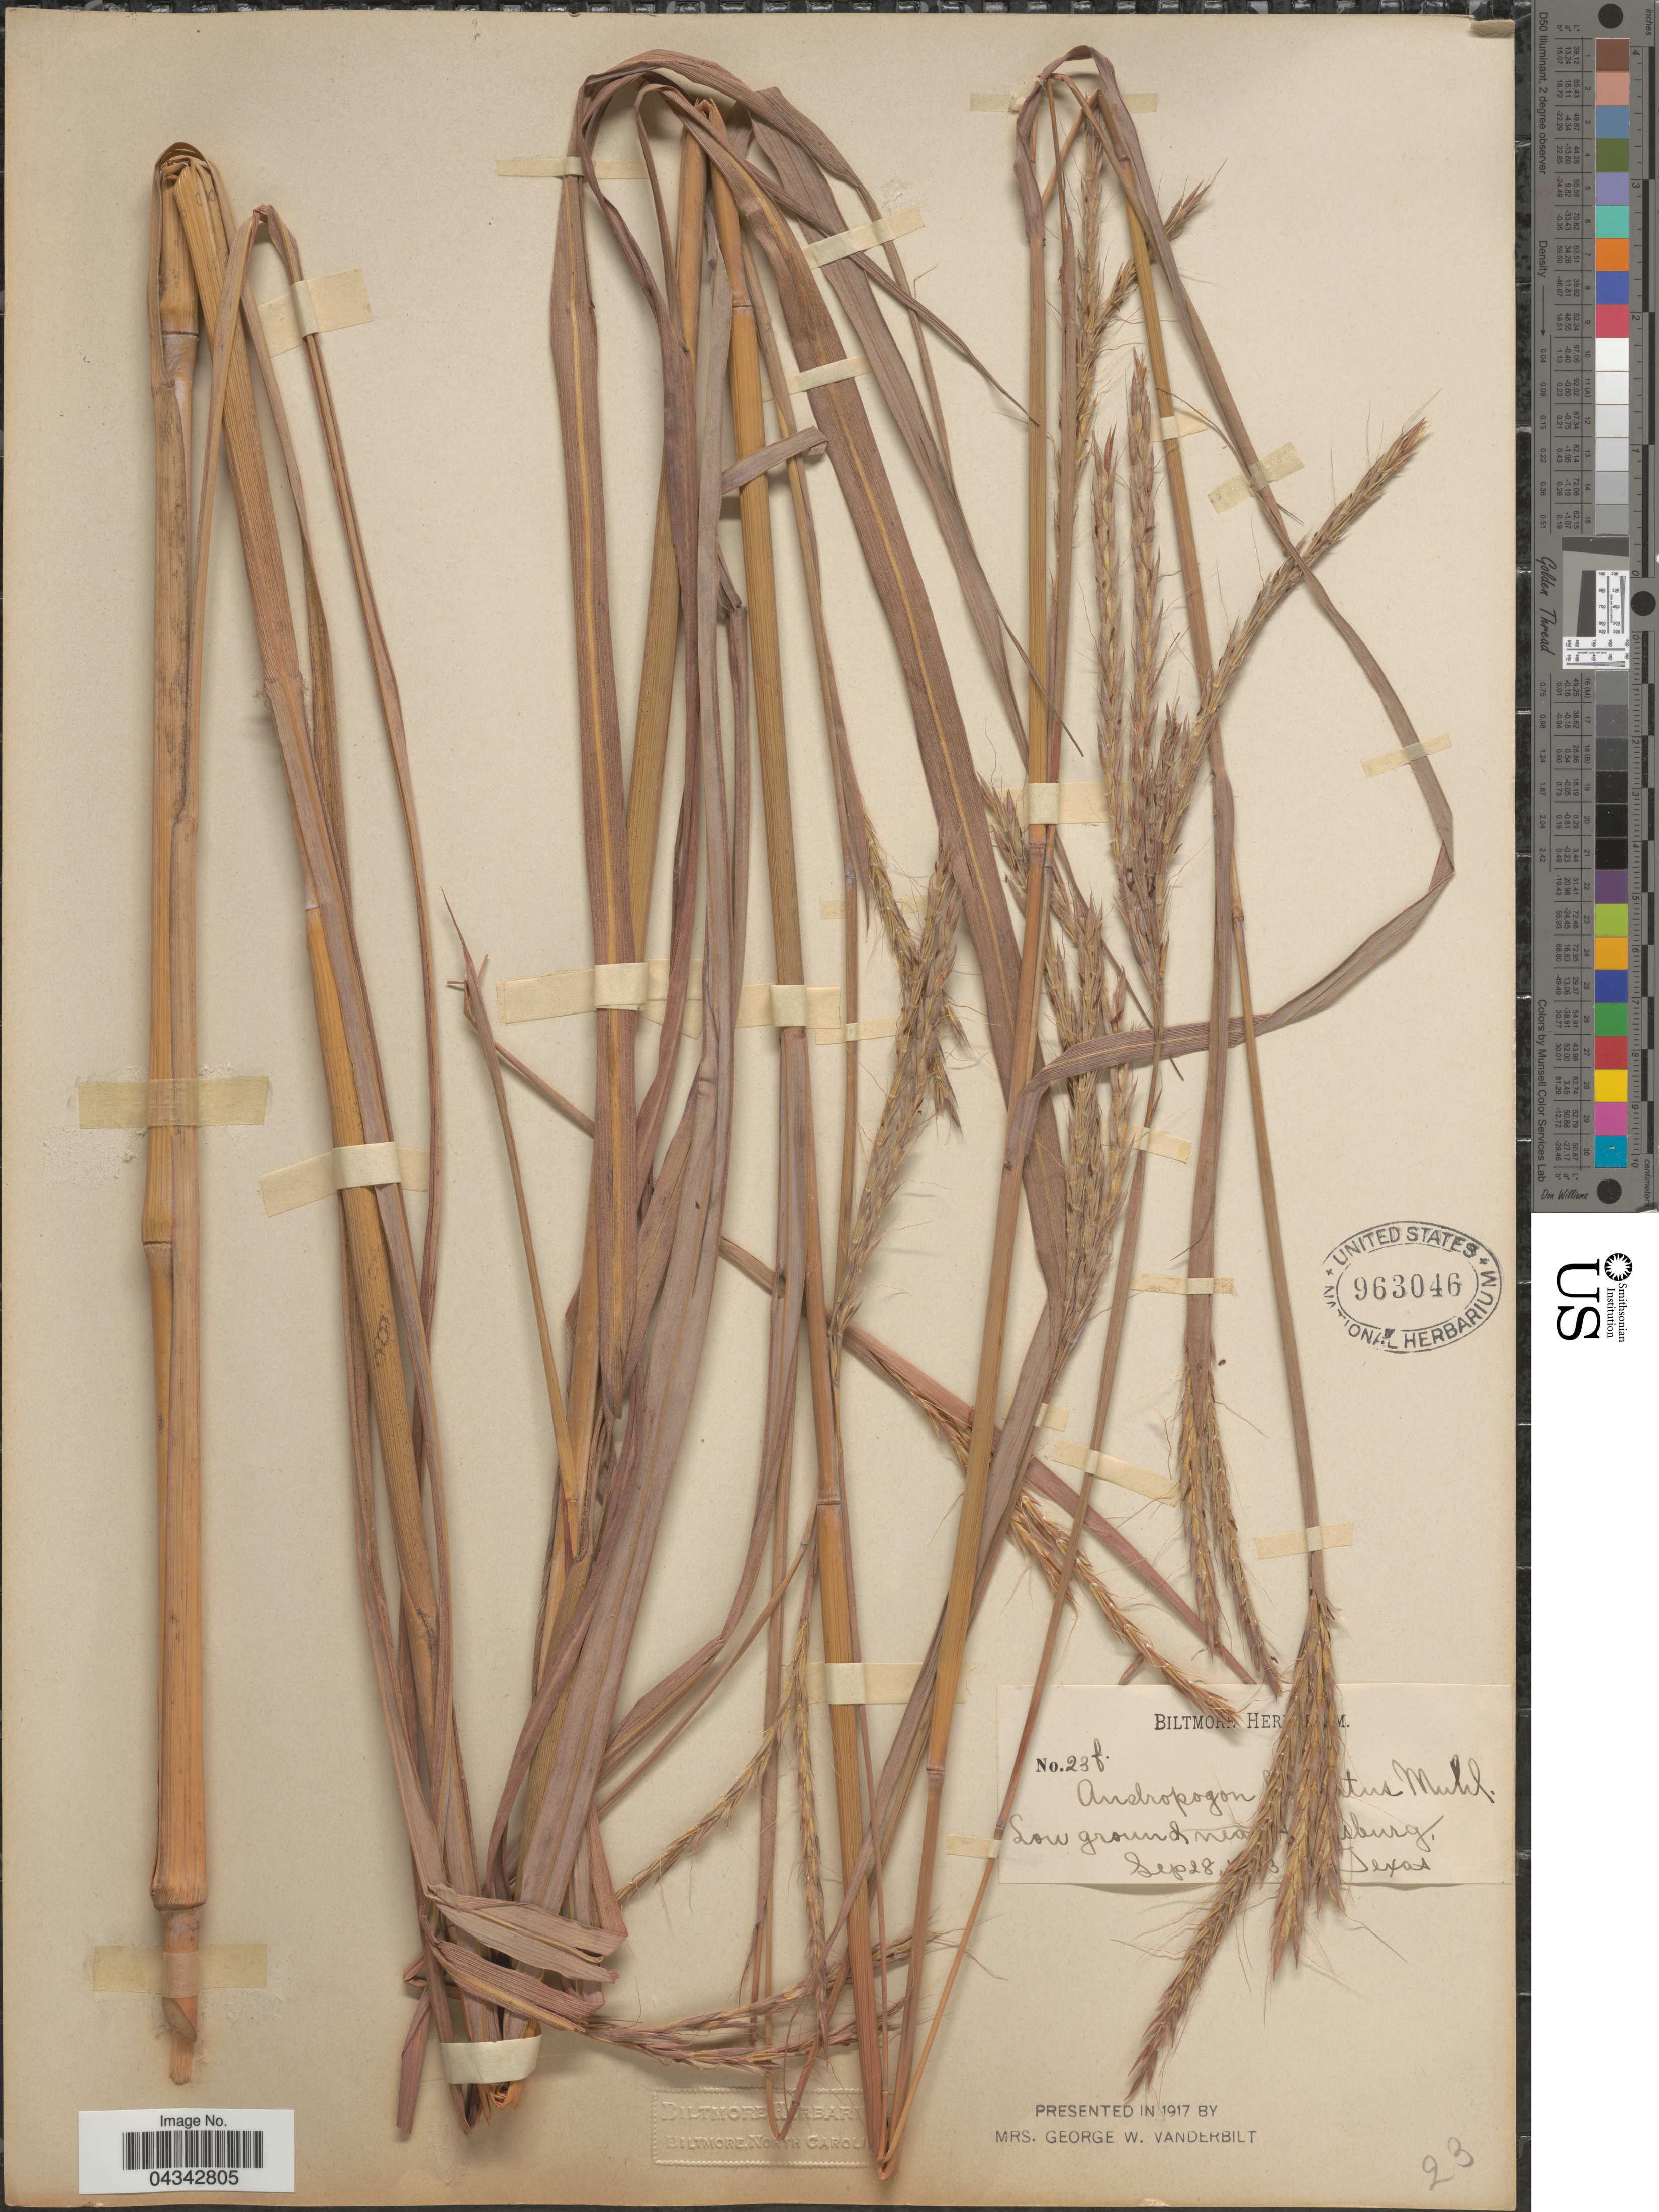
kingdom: Plantae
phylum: Tracheophyta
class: Liliopsida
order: Poales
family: Poaceae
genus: Andropogon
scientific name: Andropogon gerardii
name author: Vitman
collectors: ex herb. Biltmore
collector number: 23f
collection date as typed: Sep 28 !3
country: United States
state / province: Texas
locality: Near [illegible text]sburg.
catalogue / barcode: US 963046